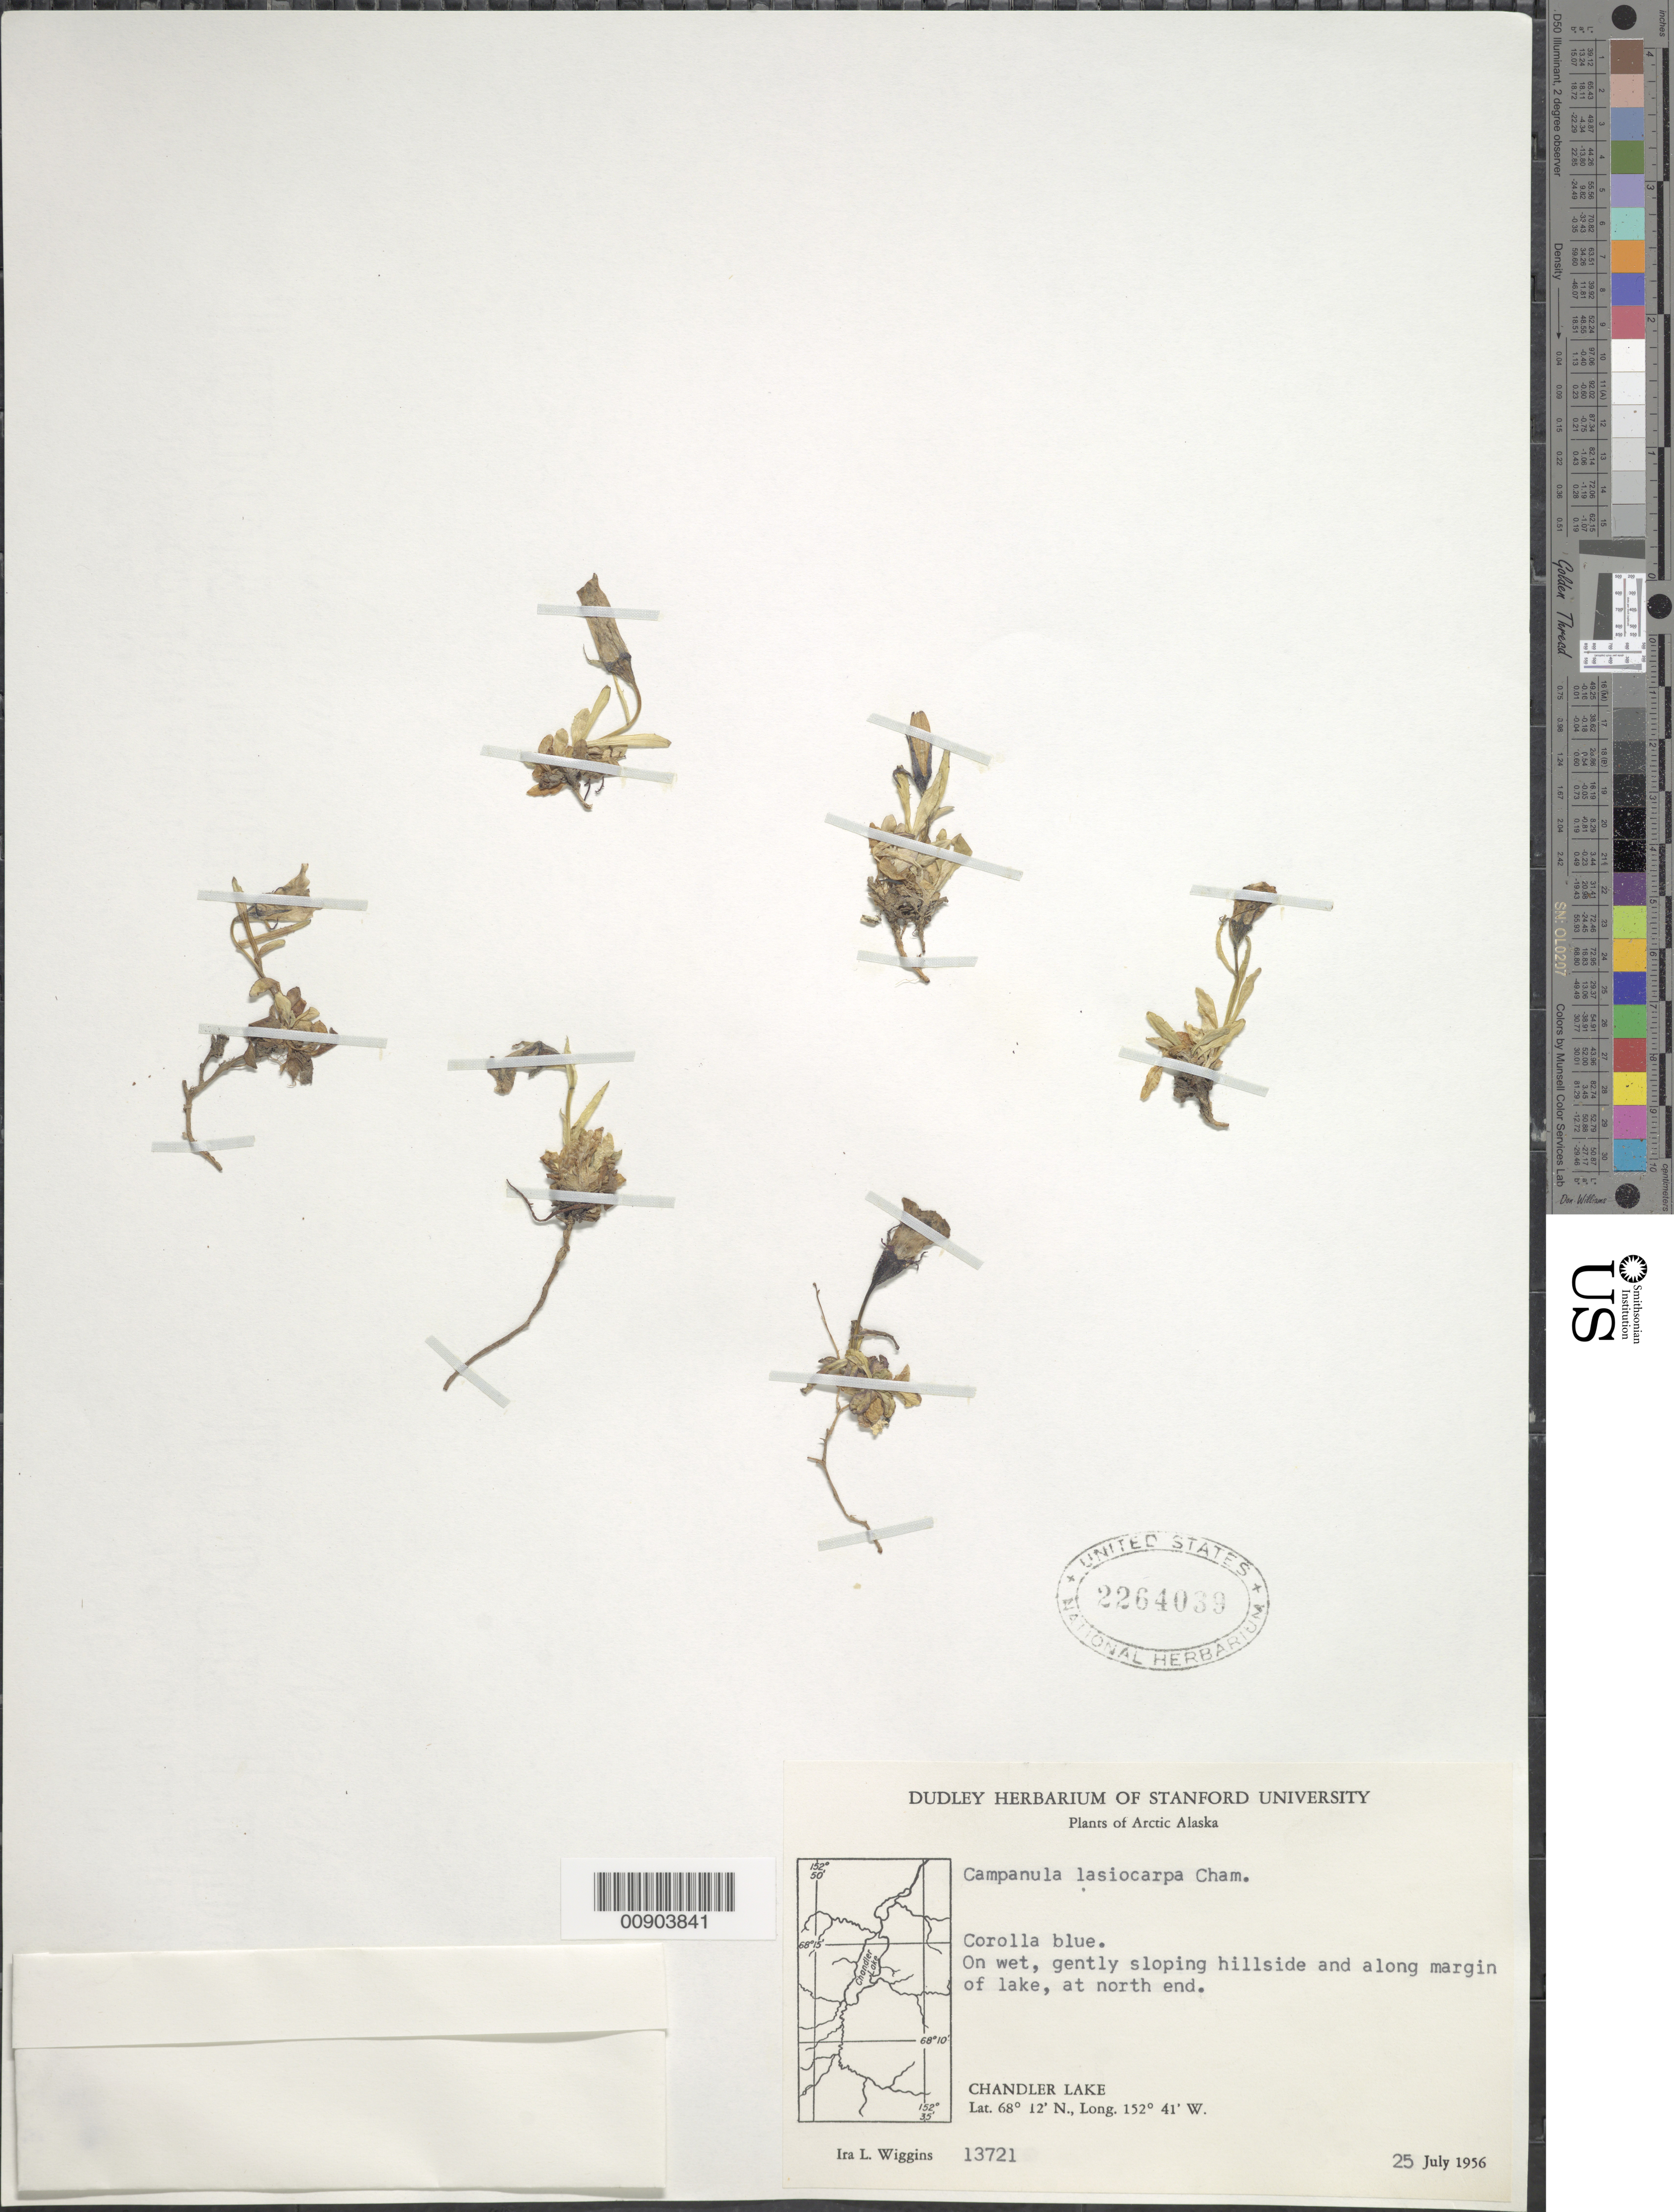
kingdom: Plantae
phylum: Tracheophyta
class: Magnoliopsida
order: Asterales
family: Campanulaceae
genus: Campanula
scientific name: Campanula lasiocarpa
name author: Cham.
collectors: I. L. Wiggins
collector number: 13721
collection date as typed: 25 July 1956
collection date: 1956-07-25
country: United States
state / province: Alaska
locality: Chandler Lake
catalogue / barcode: US 2264039